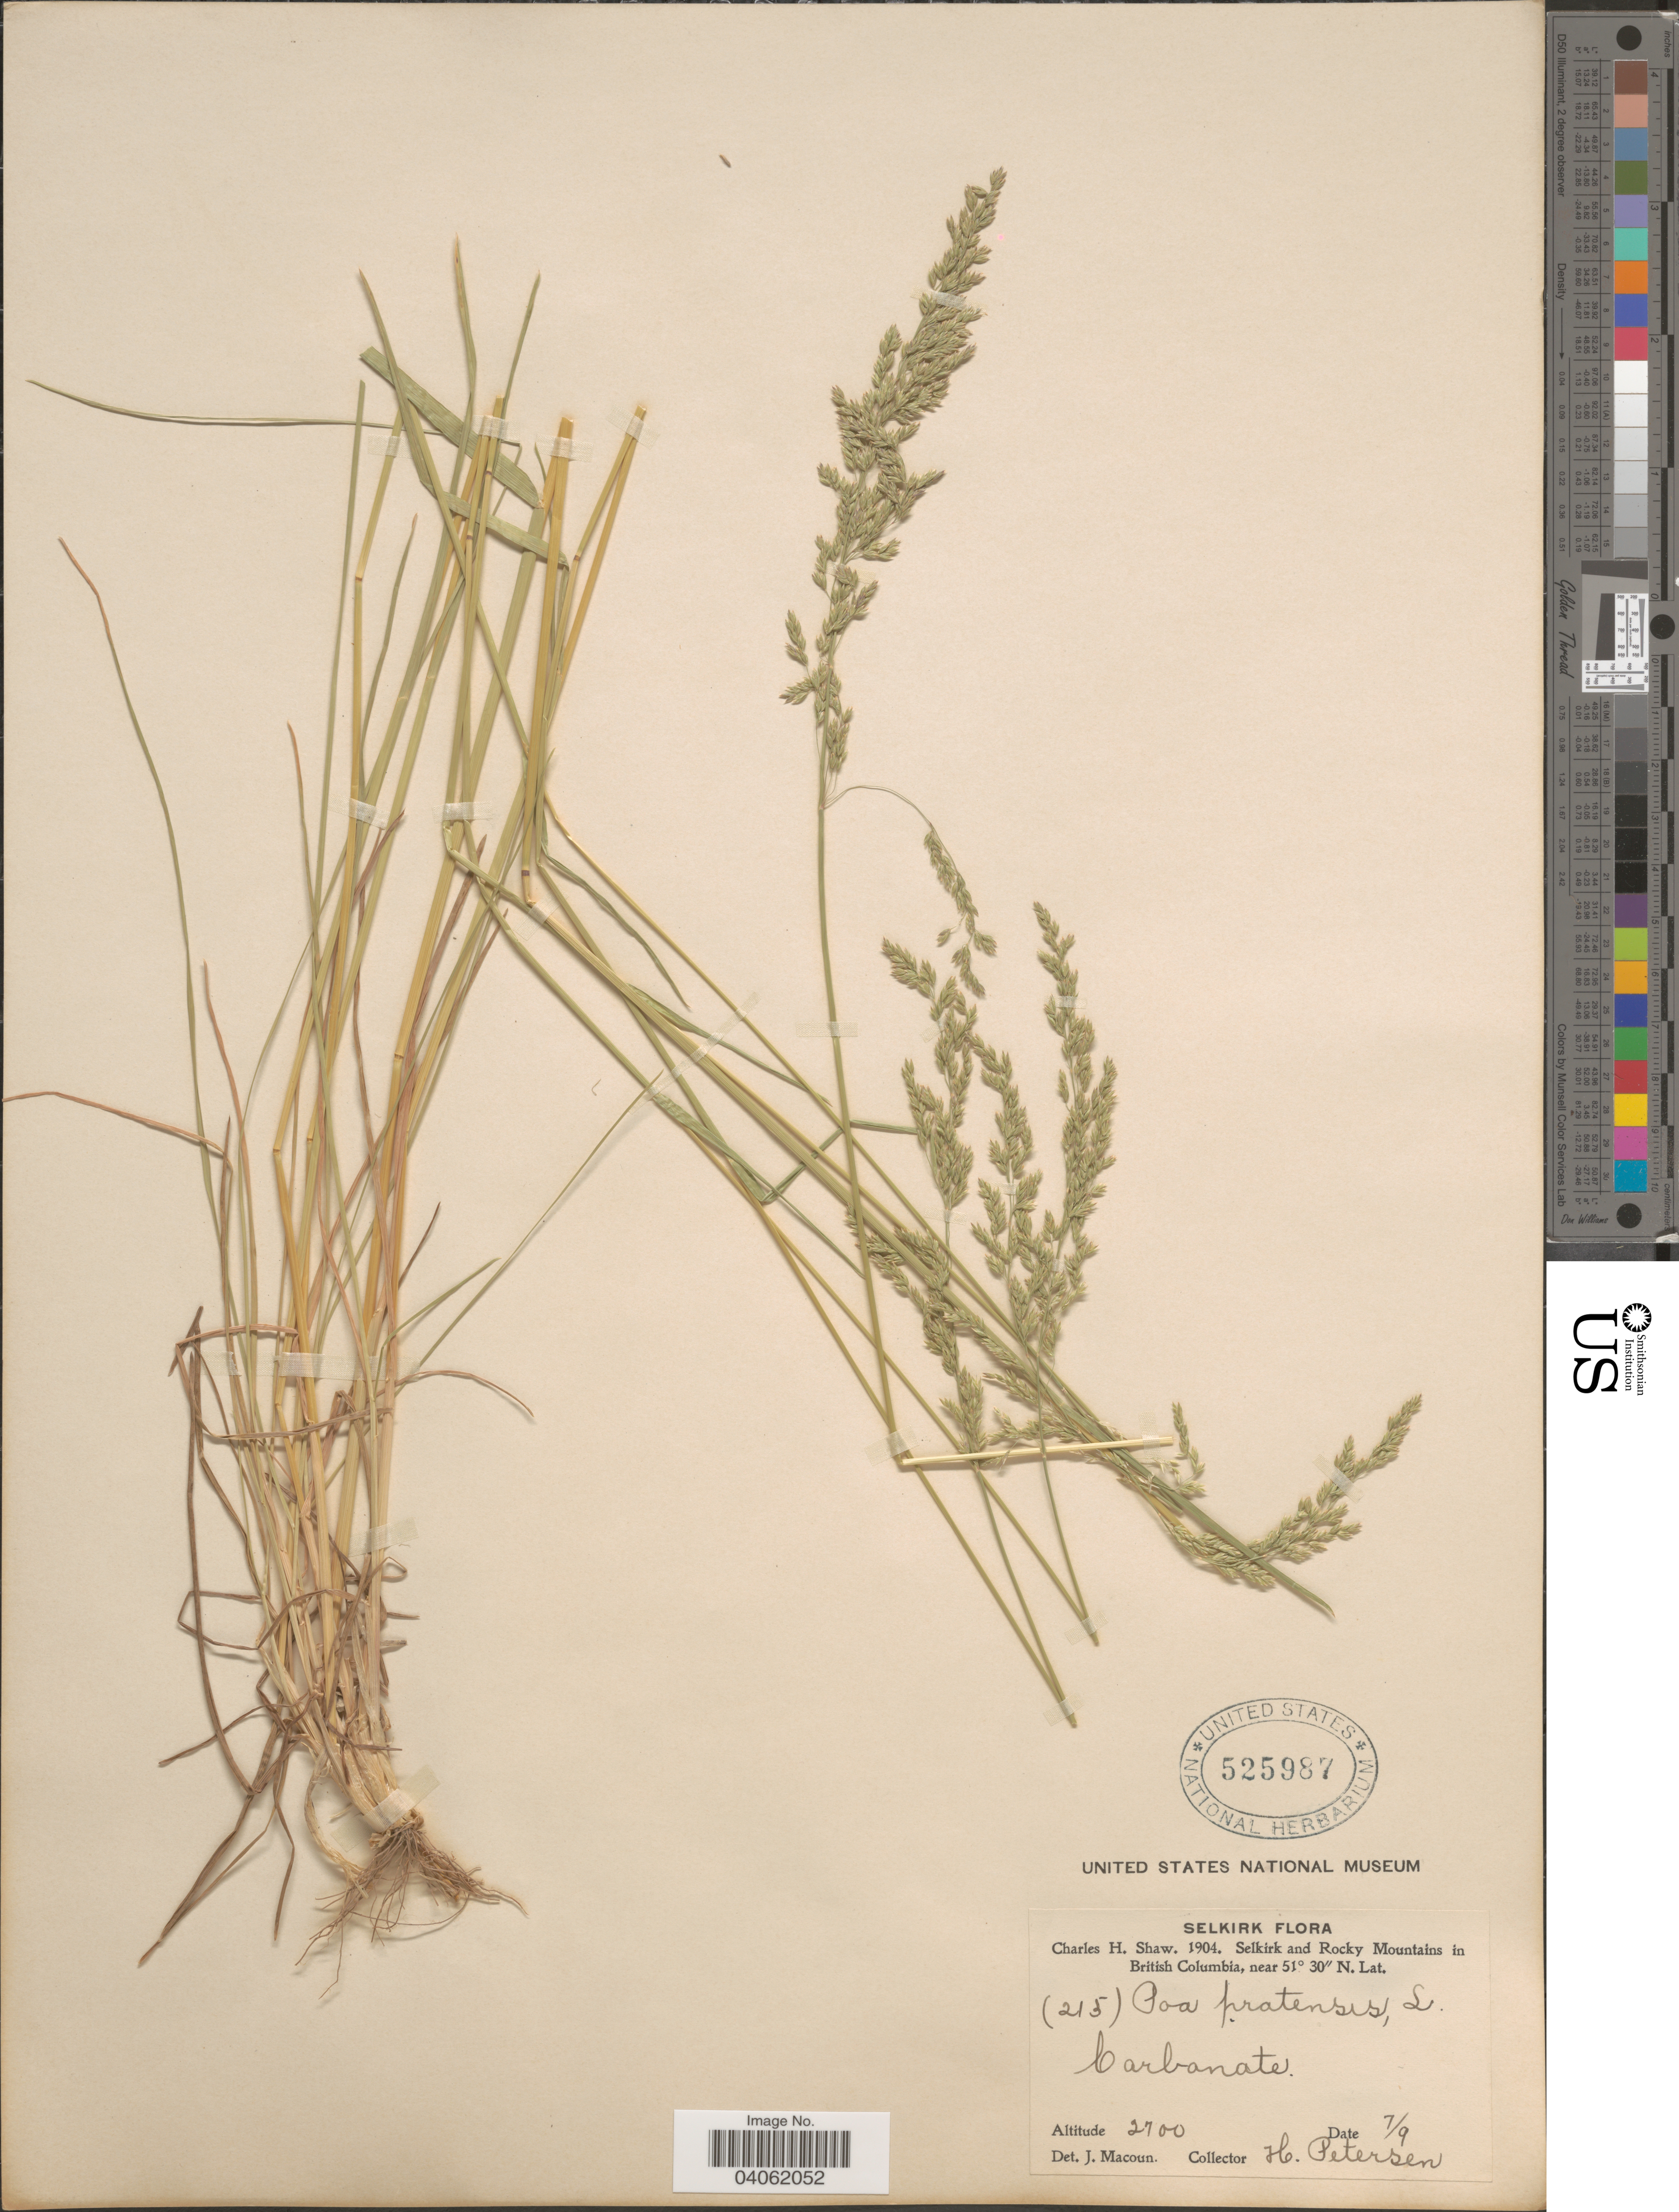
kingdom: Plantae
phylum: Tracheophyta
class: Liliopsida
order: Poales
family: Poaceae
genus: Poa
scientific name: Poa pratensis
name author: L.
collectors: H. Petersen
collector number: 215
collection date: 1904-09-07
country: Canada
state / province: British Columbia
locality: Selkirk. Selkirk and Rocky Mountains in British Columbia. Carbanate.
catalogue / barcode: US 525987